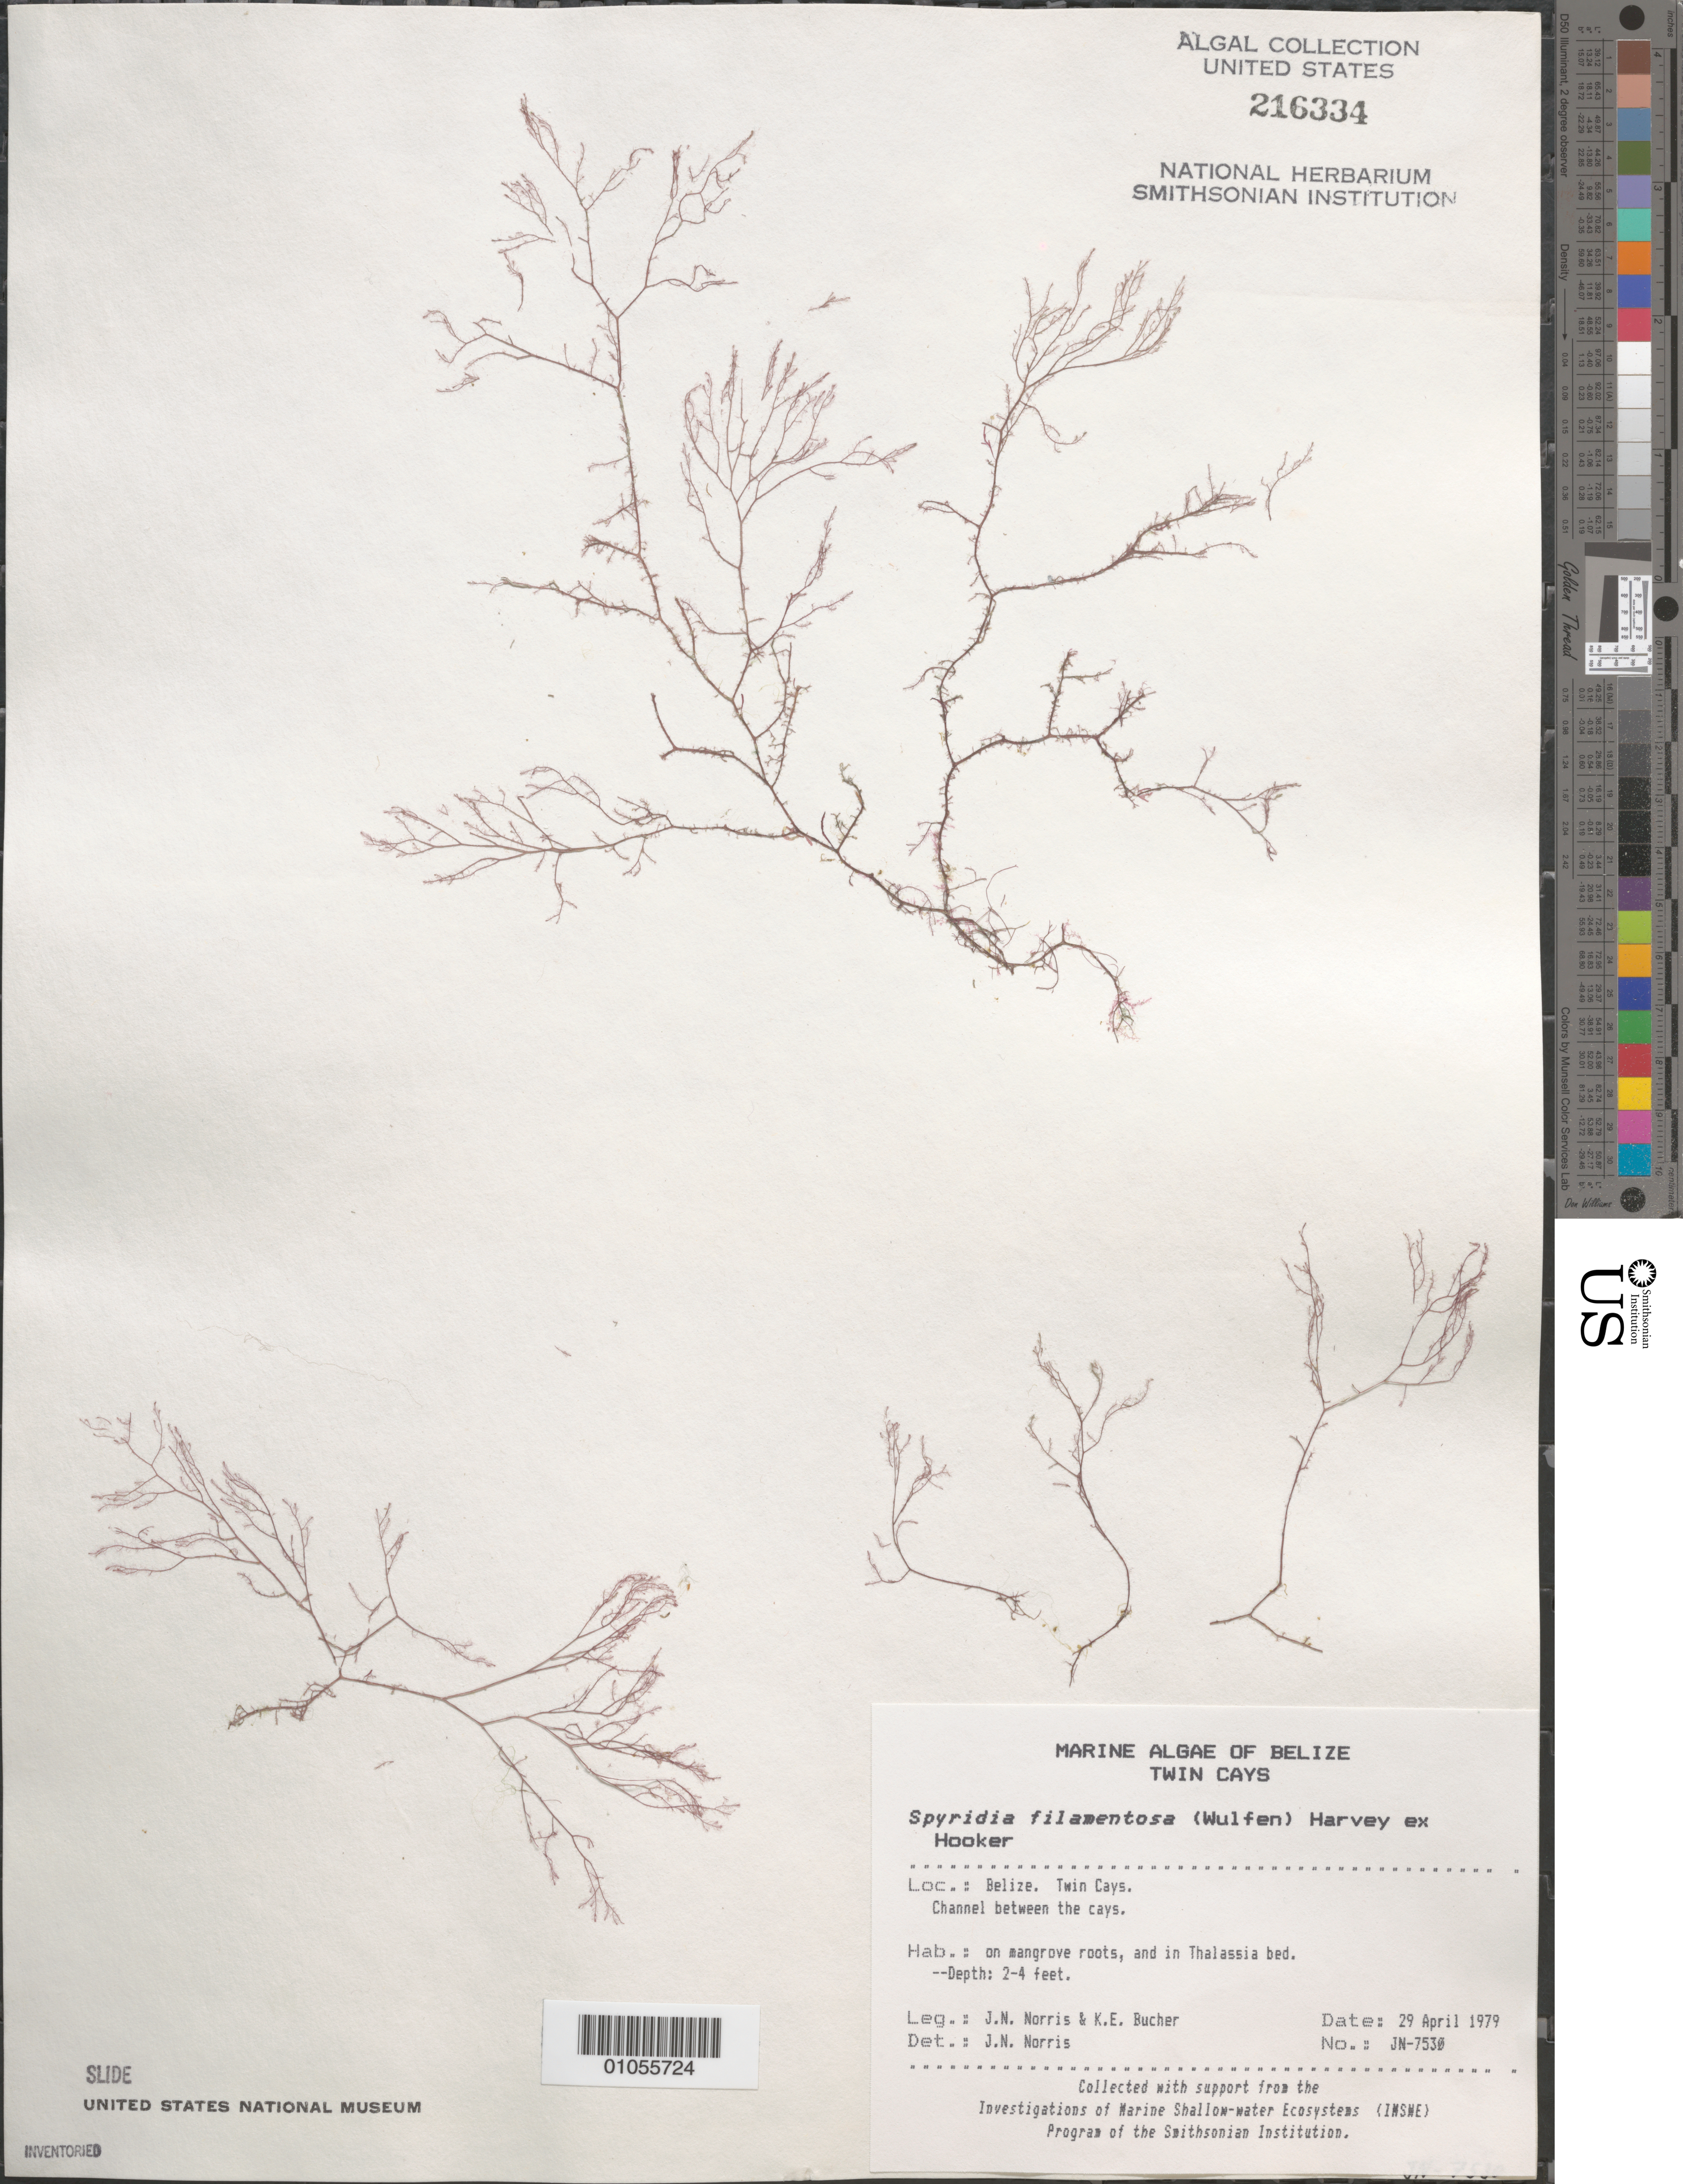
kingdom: Plantae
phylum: Rhodophyta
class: Florideophyceae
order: Ceramiales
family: Spyridiaceae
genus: Spyridia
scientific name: Spyridia filamentosa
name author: (Wulfen) Harv.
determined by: Norris, James N.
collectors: J. N. Norris & K. E. Bucher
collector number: JN-7530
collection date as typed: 29 Apr 1979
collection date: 1979-04-29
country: Belize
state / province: Stann Creek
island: Twin Cays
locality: Channel between Twin Cays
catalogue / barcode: US 216334